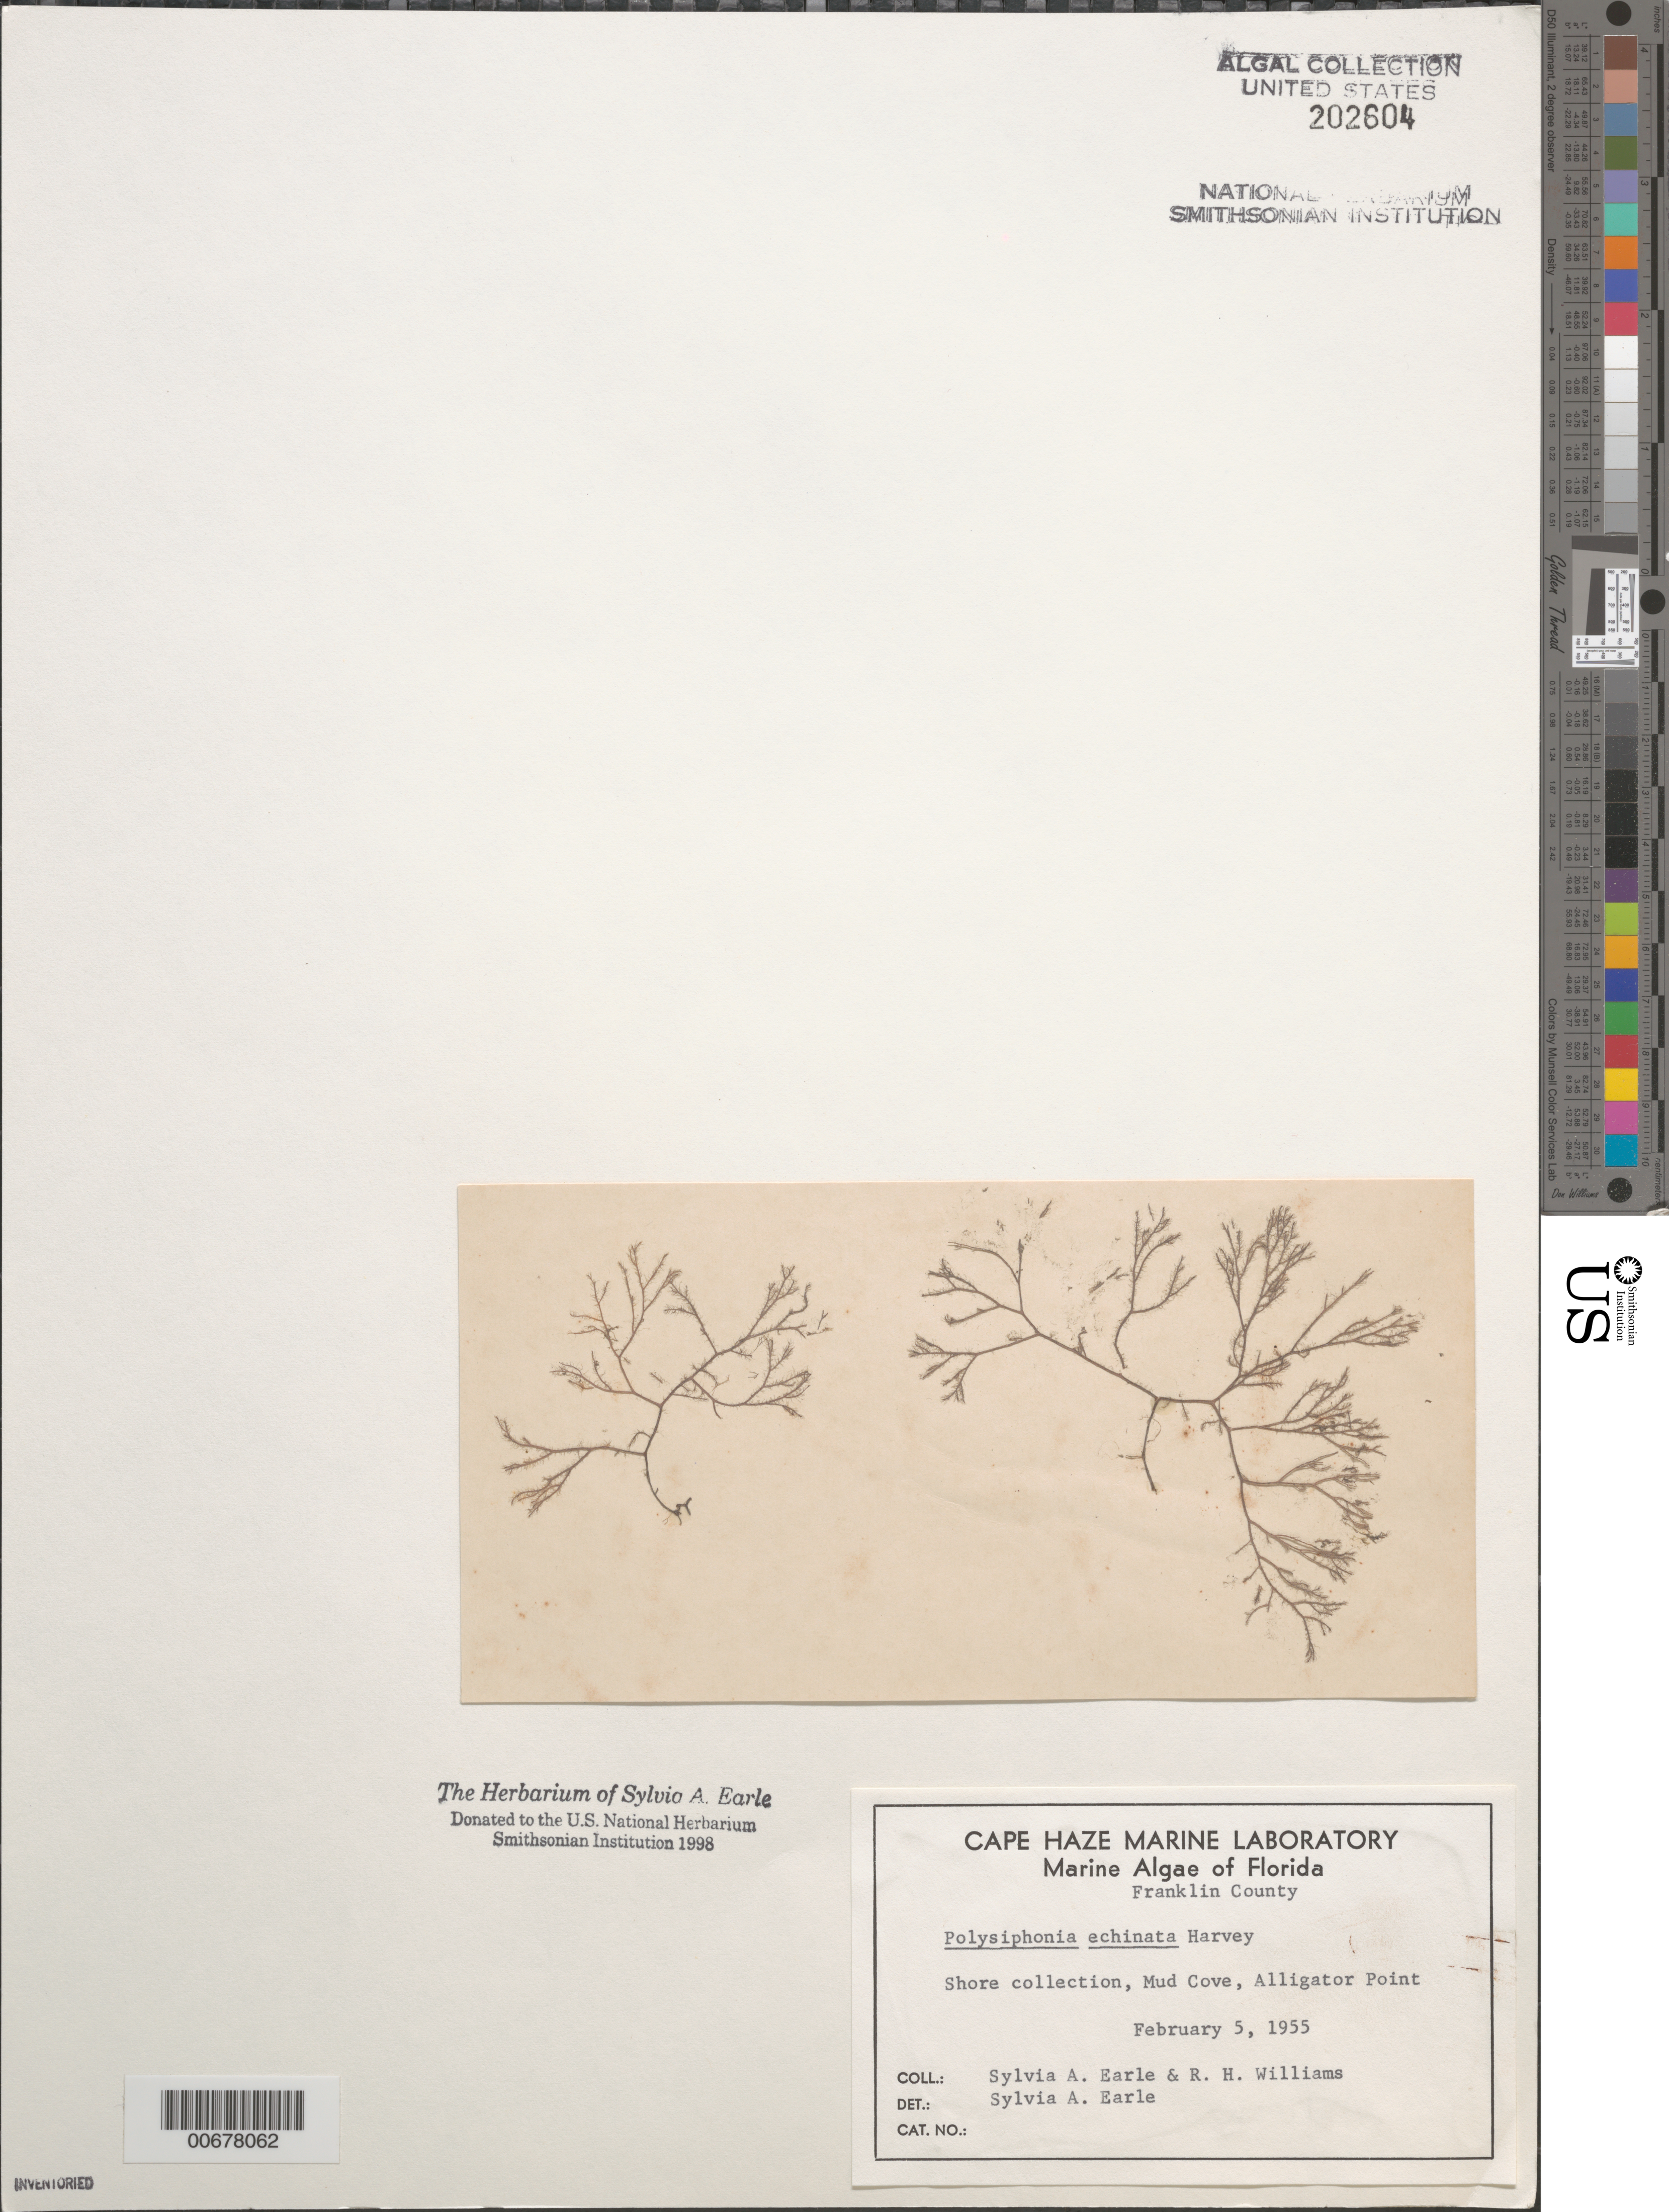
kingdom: Plantae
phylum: Rhodophyta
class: Florideophyceae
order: Ceramiales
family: Rhodomelaceae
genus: Acanthosiphonia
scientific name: Acanthosiphonia echinata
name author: (Harv.) Savoie & G.W. Saunders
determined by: Algae name updating Project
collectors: S. A. Earle & R. H. Williams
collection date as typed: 05 Feb 1955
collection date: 1955-02-05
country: United States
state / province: Florida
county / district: Franklin County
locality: Mud Cove, Alligator Point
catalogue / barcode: US 202604